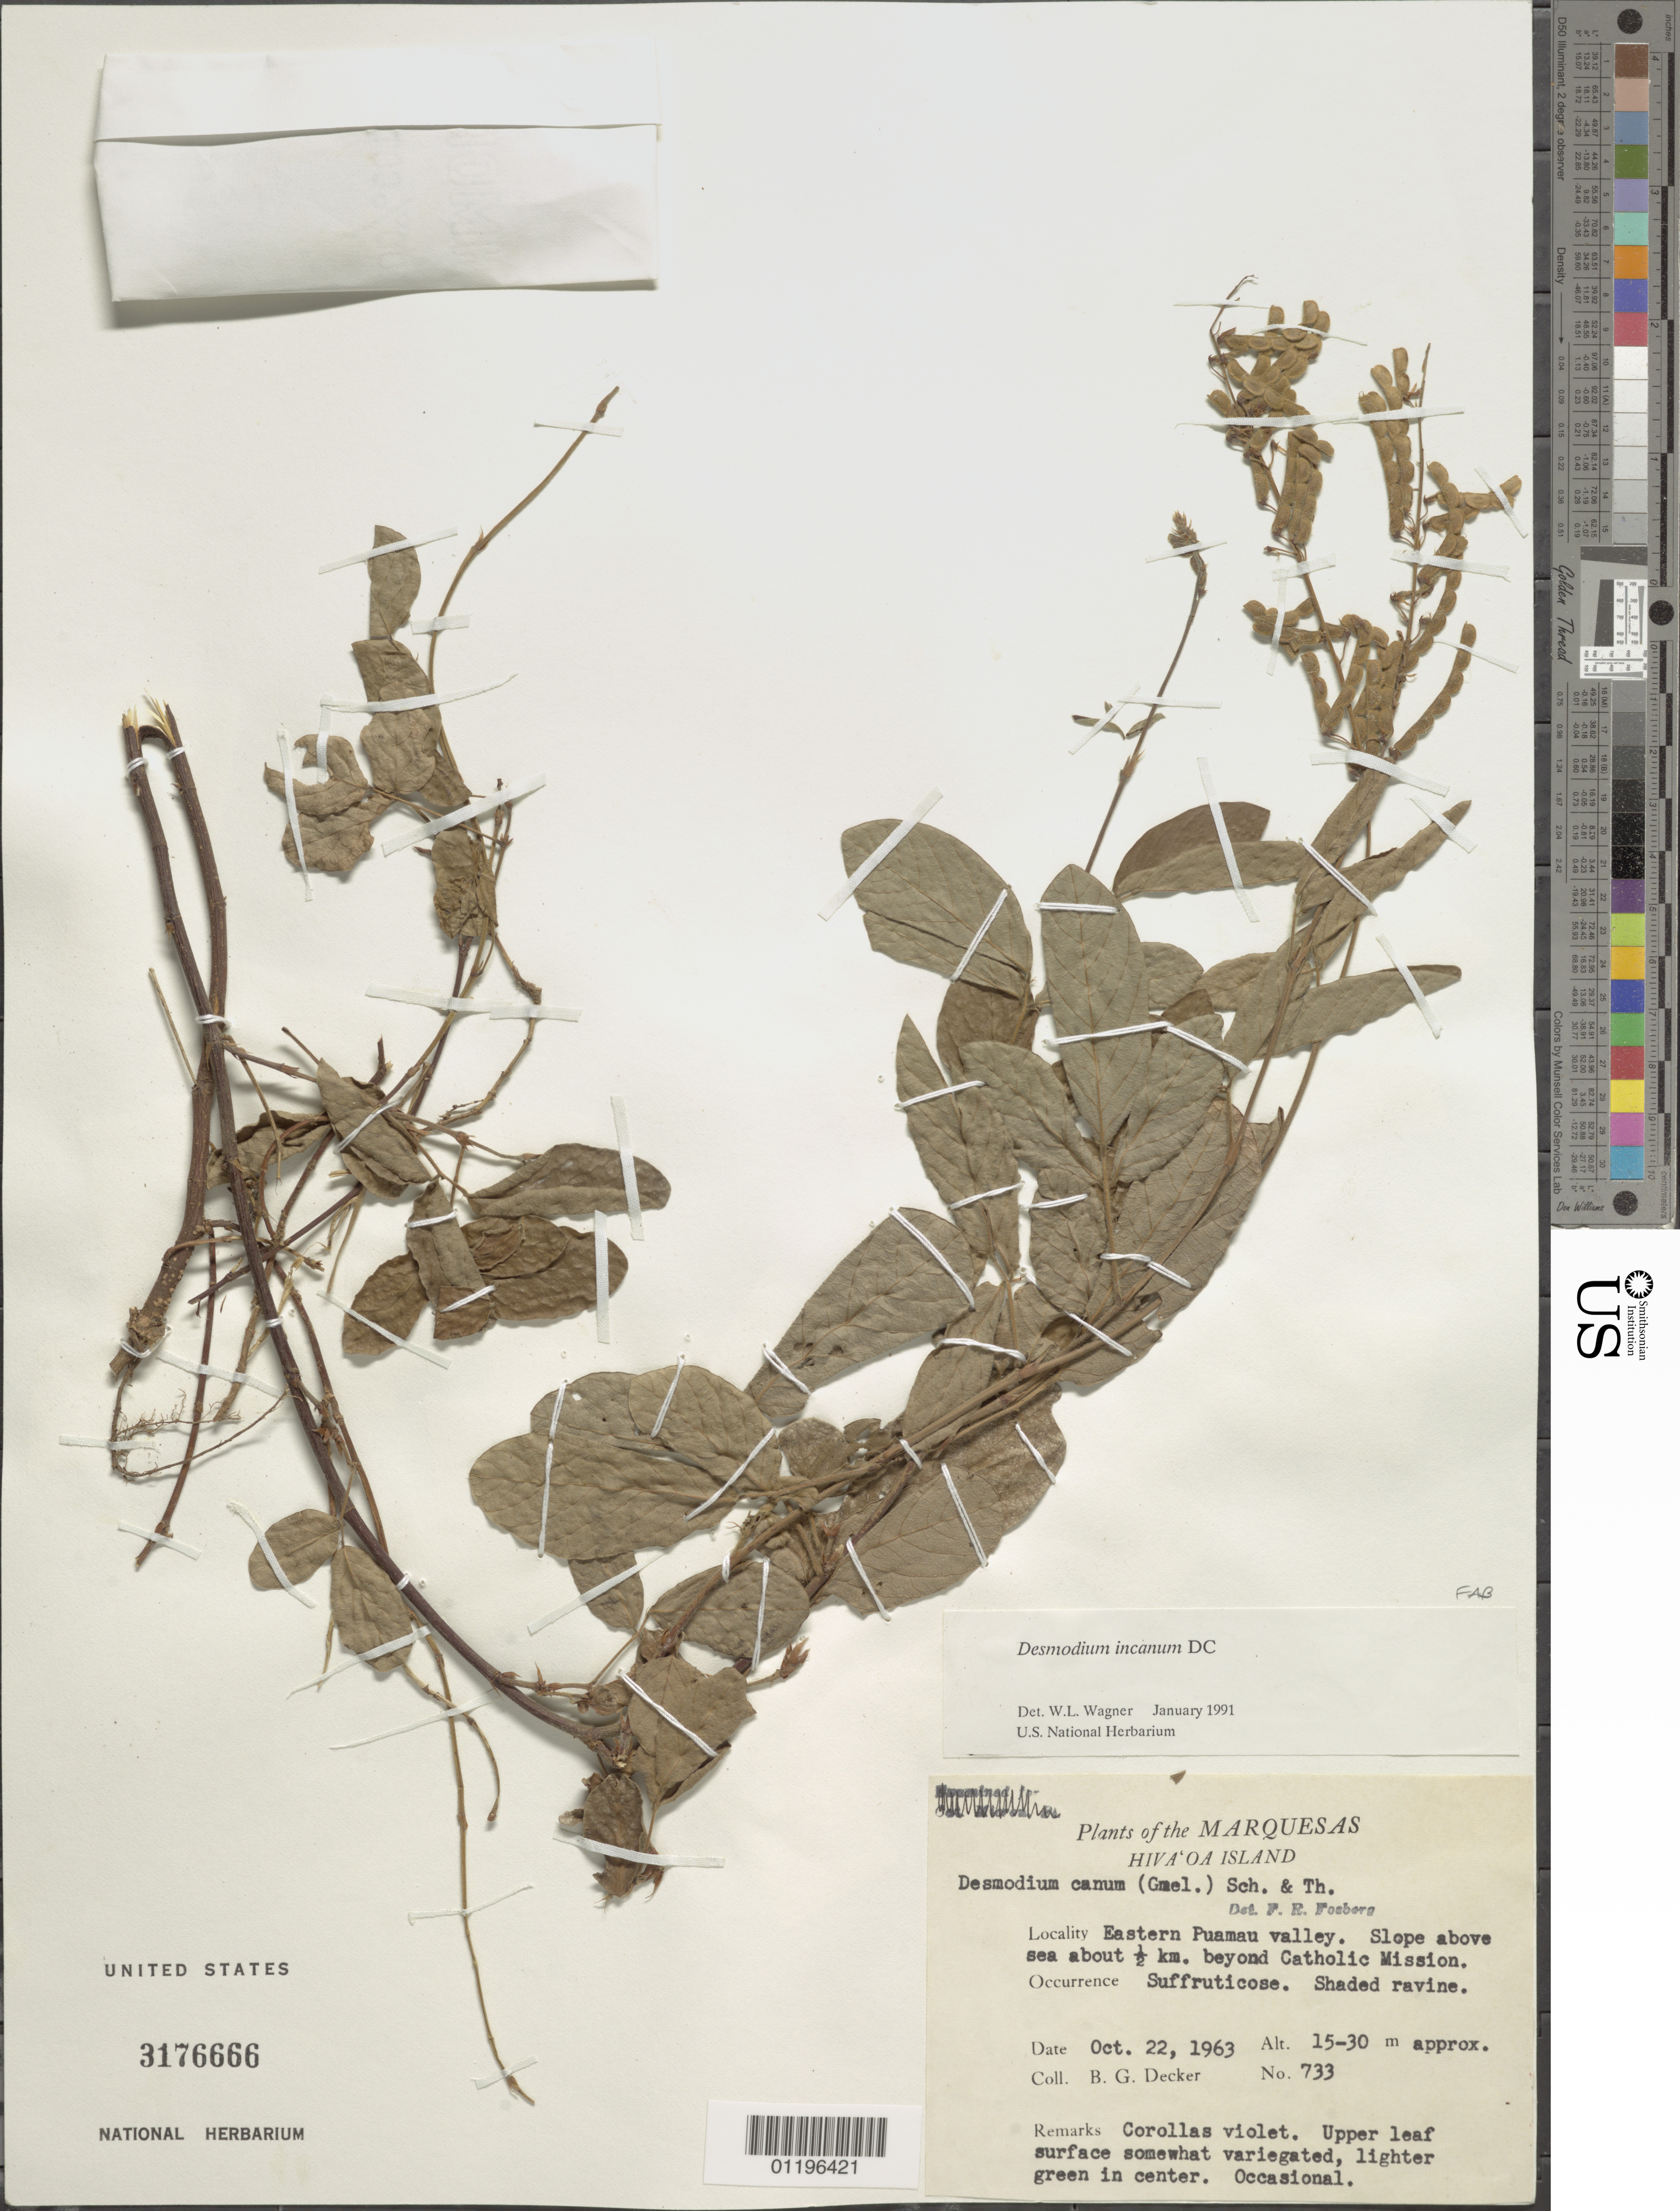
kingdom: Plantae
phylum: Tracheophyta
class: Magnoliopsida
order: Fabales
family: Fabaceae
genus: Desmodium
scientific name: Desmodium incanum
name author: (Sw.) DC.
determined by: Wagner, W. L., (BOT), Smithsonian Institution - National Museum of Natural History (UNITED STATES)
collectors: B. G. Decker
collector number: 733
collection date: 1963-10-22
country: French Polynesia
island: Hiva Oa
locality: E Puamau Valley, slope above sea, 0.5 km beyond Catholic Mission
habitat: Shaded ravine. Occasional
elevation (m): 15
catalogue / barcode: US 3176666